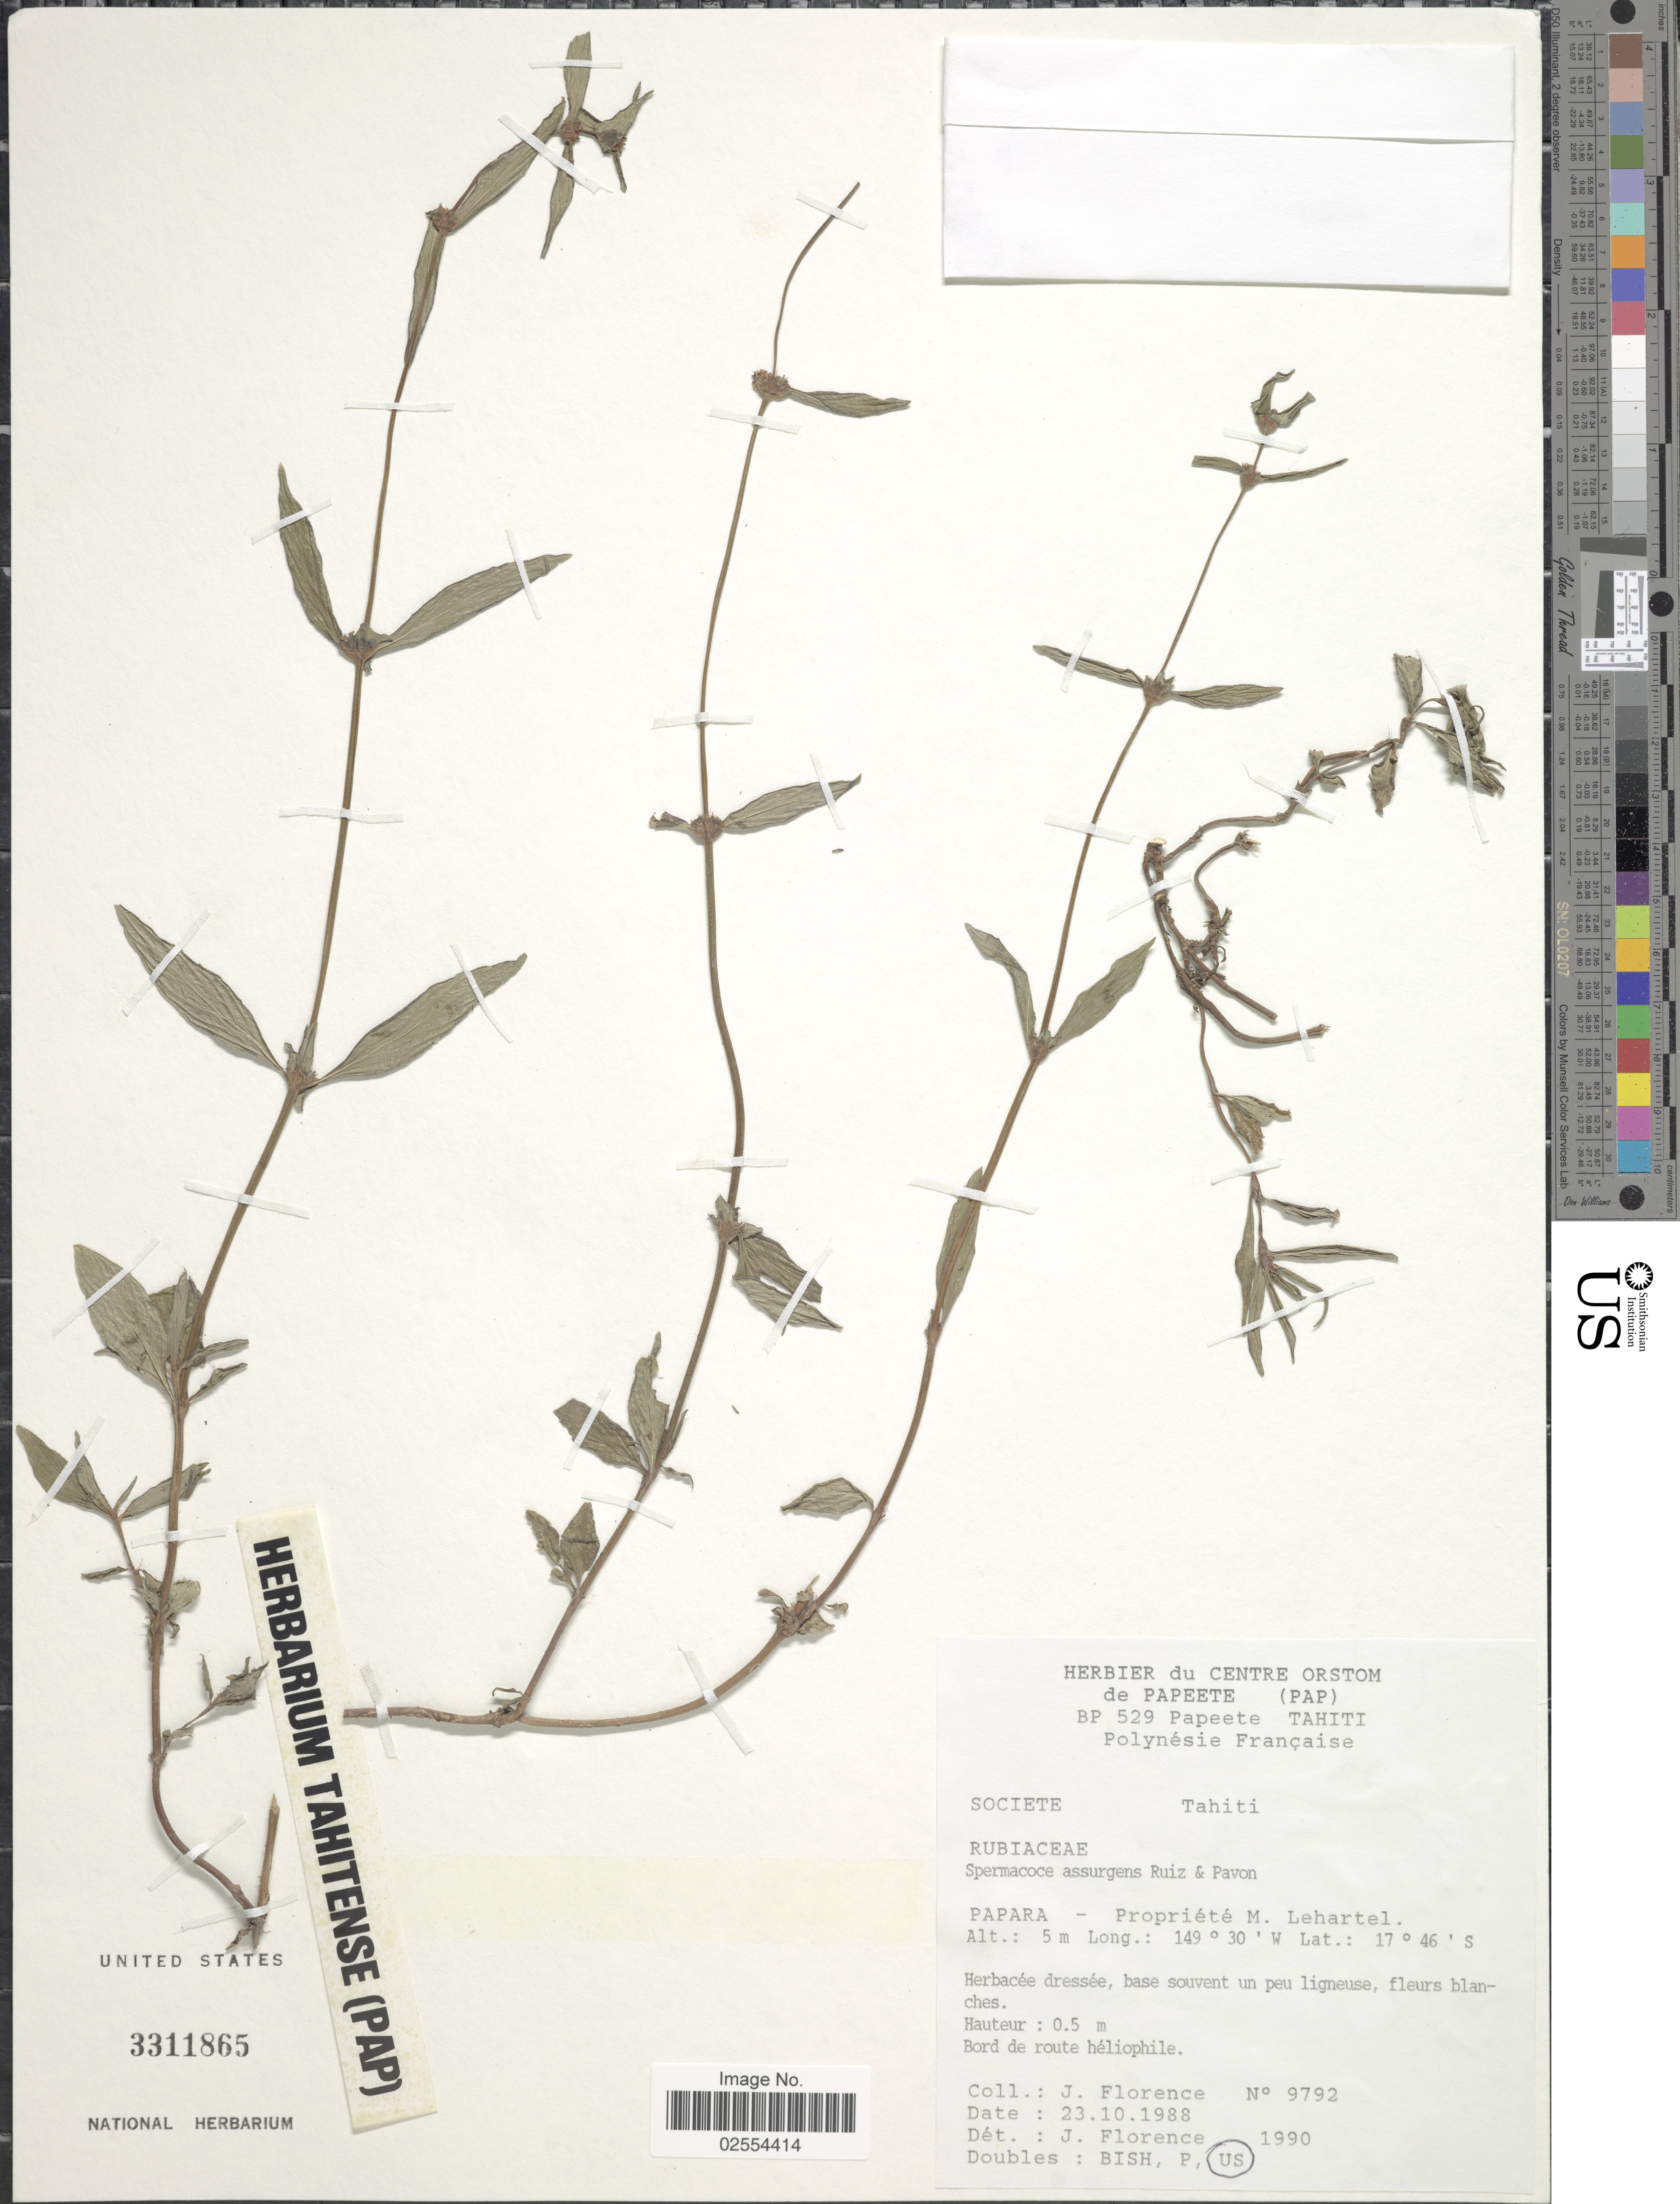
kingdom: Plantae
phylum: Tracheophyta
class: Magnoliopsida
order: Gentianales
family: Rubiaceae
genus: Spermacoce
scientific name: Spermacoce remota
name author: Lam.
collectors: J. Florence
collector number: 9792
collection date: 1988-10-23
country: French Polynesia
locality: Tahiti, Papara - Proproété M. Lehartel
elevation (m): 5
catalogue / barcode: US 3311865